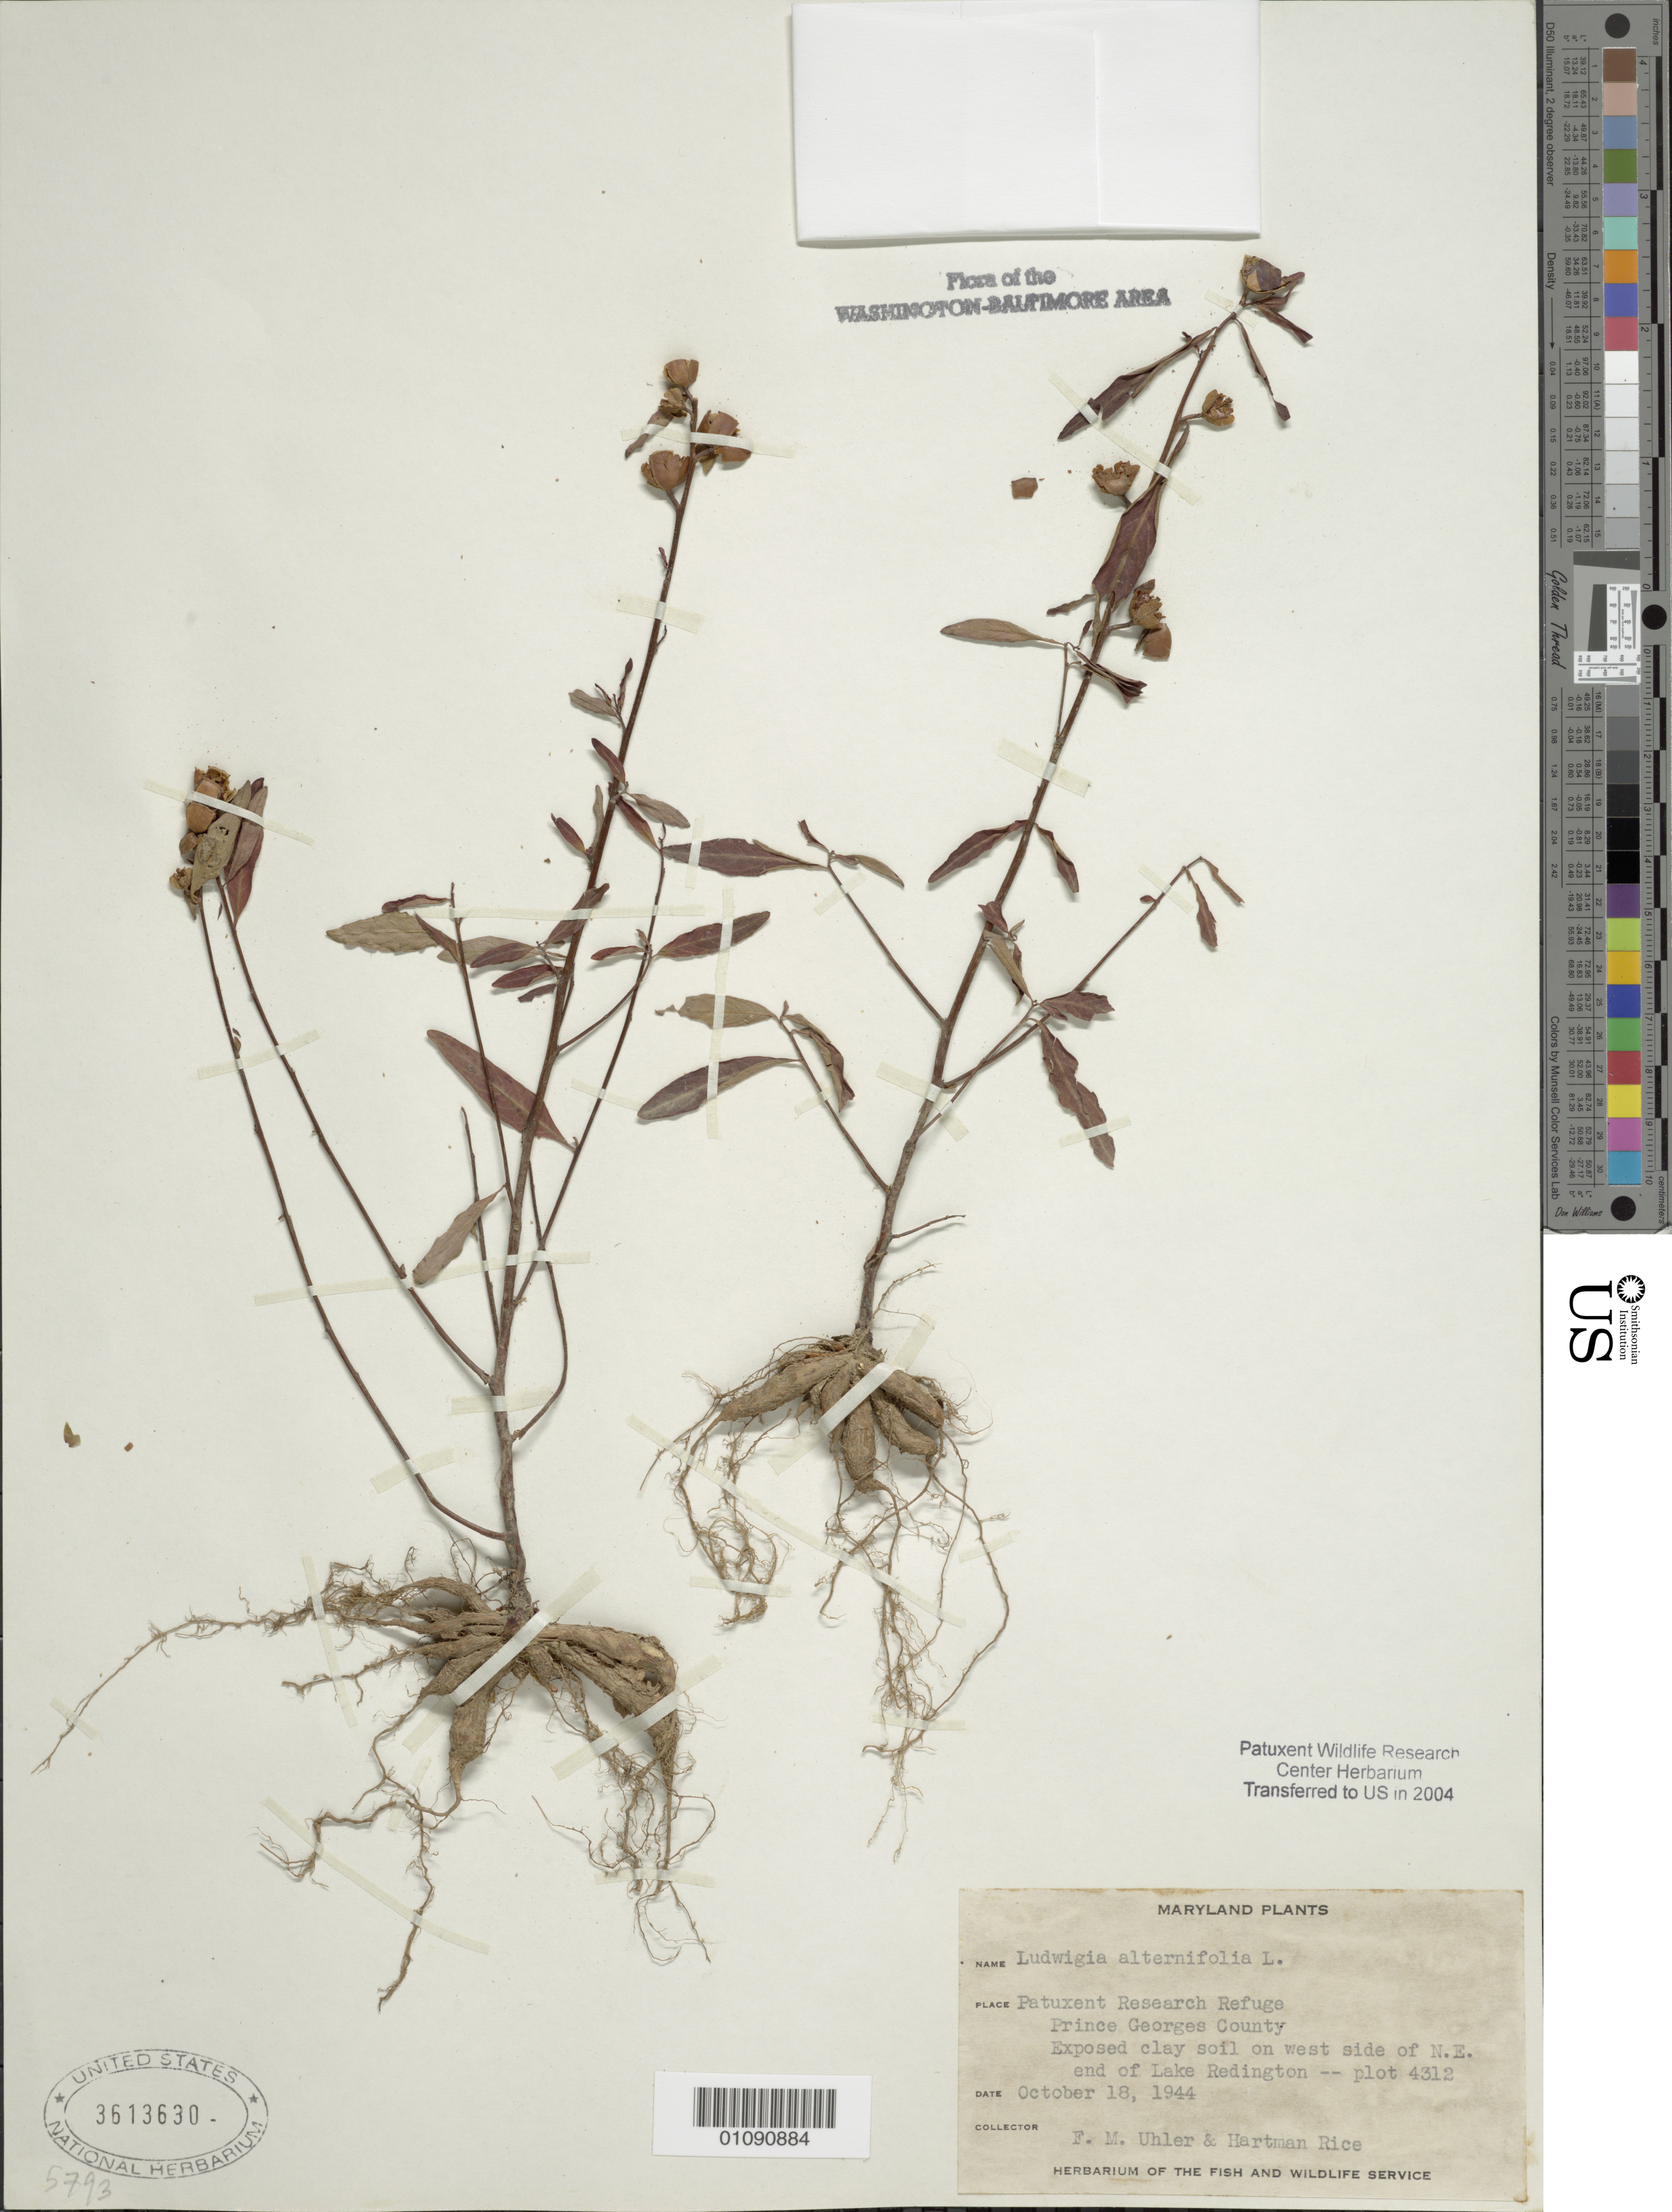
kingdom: Plantae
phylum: Tracheophyta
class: Magnoliopsida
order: Myrtales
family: Onagraceae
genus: Ludwigia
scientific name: Ludwigia alternifolia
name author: L.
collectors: F. M. Uhler & H. Rice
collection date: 1944-10-18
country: United States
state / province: Maryland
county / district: Prince George's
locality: Patuxent Wildlife Refuge. W. side of N.E. end of Lake Redington -plot 4312.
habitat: Exposed clay soil.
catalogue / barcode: US 3613630